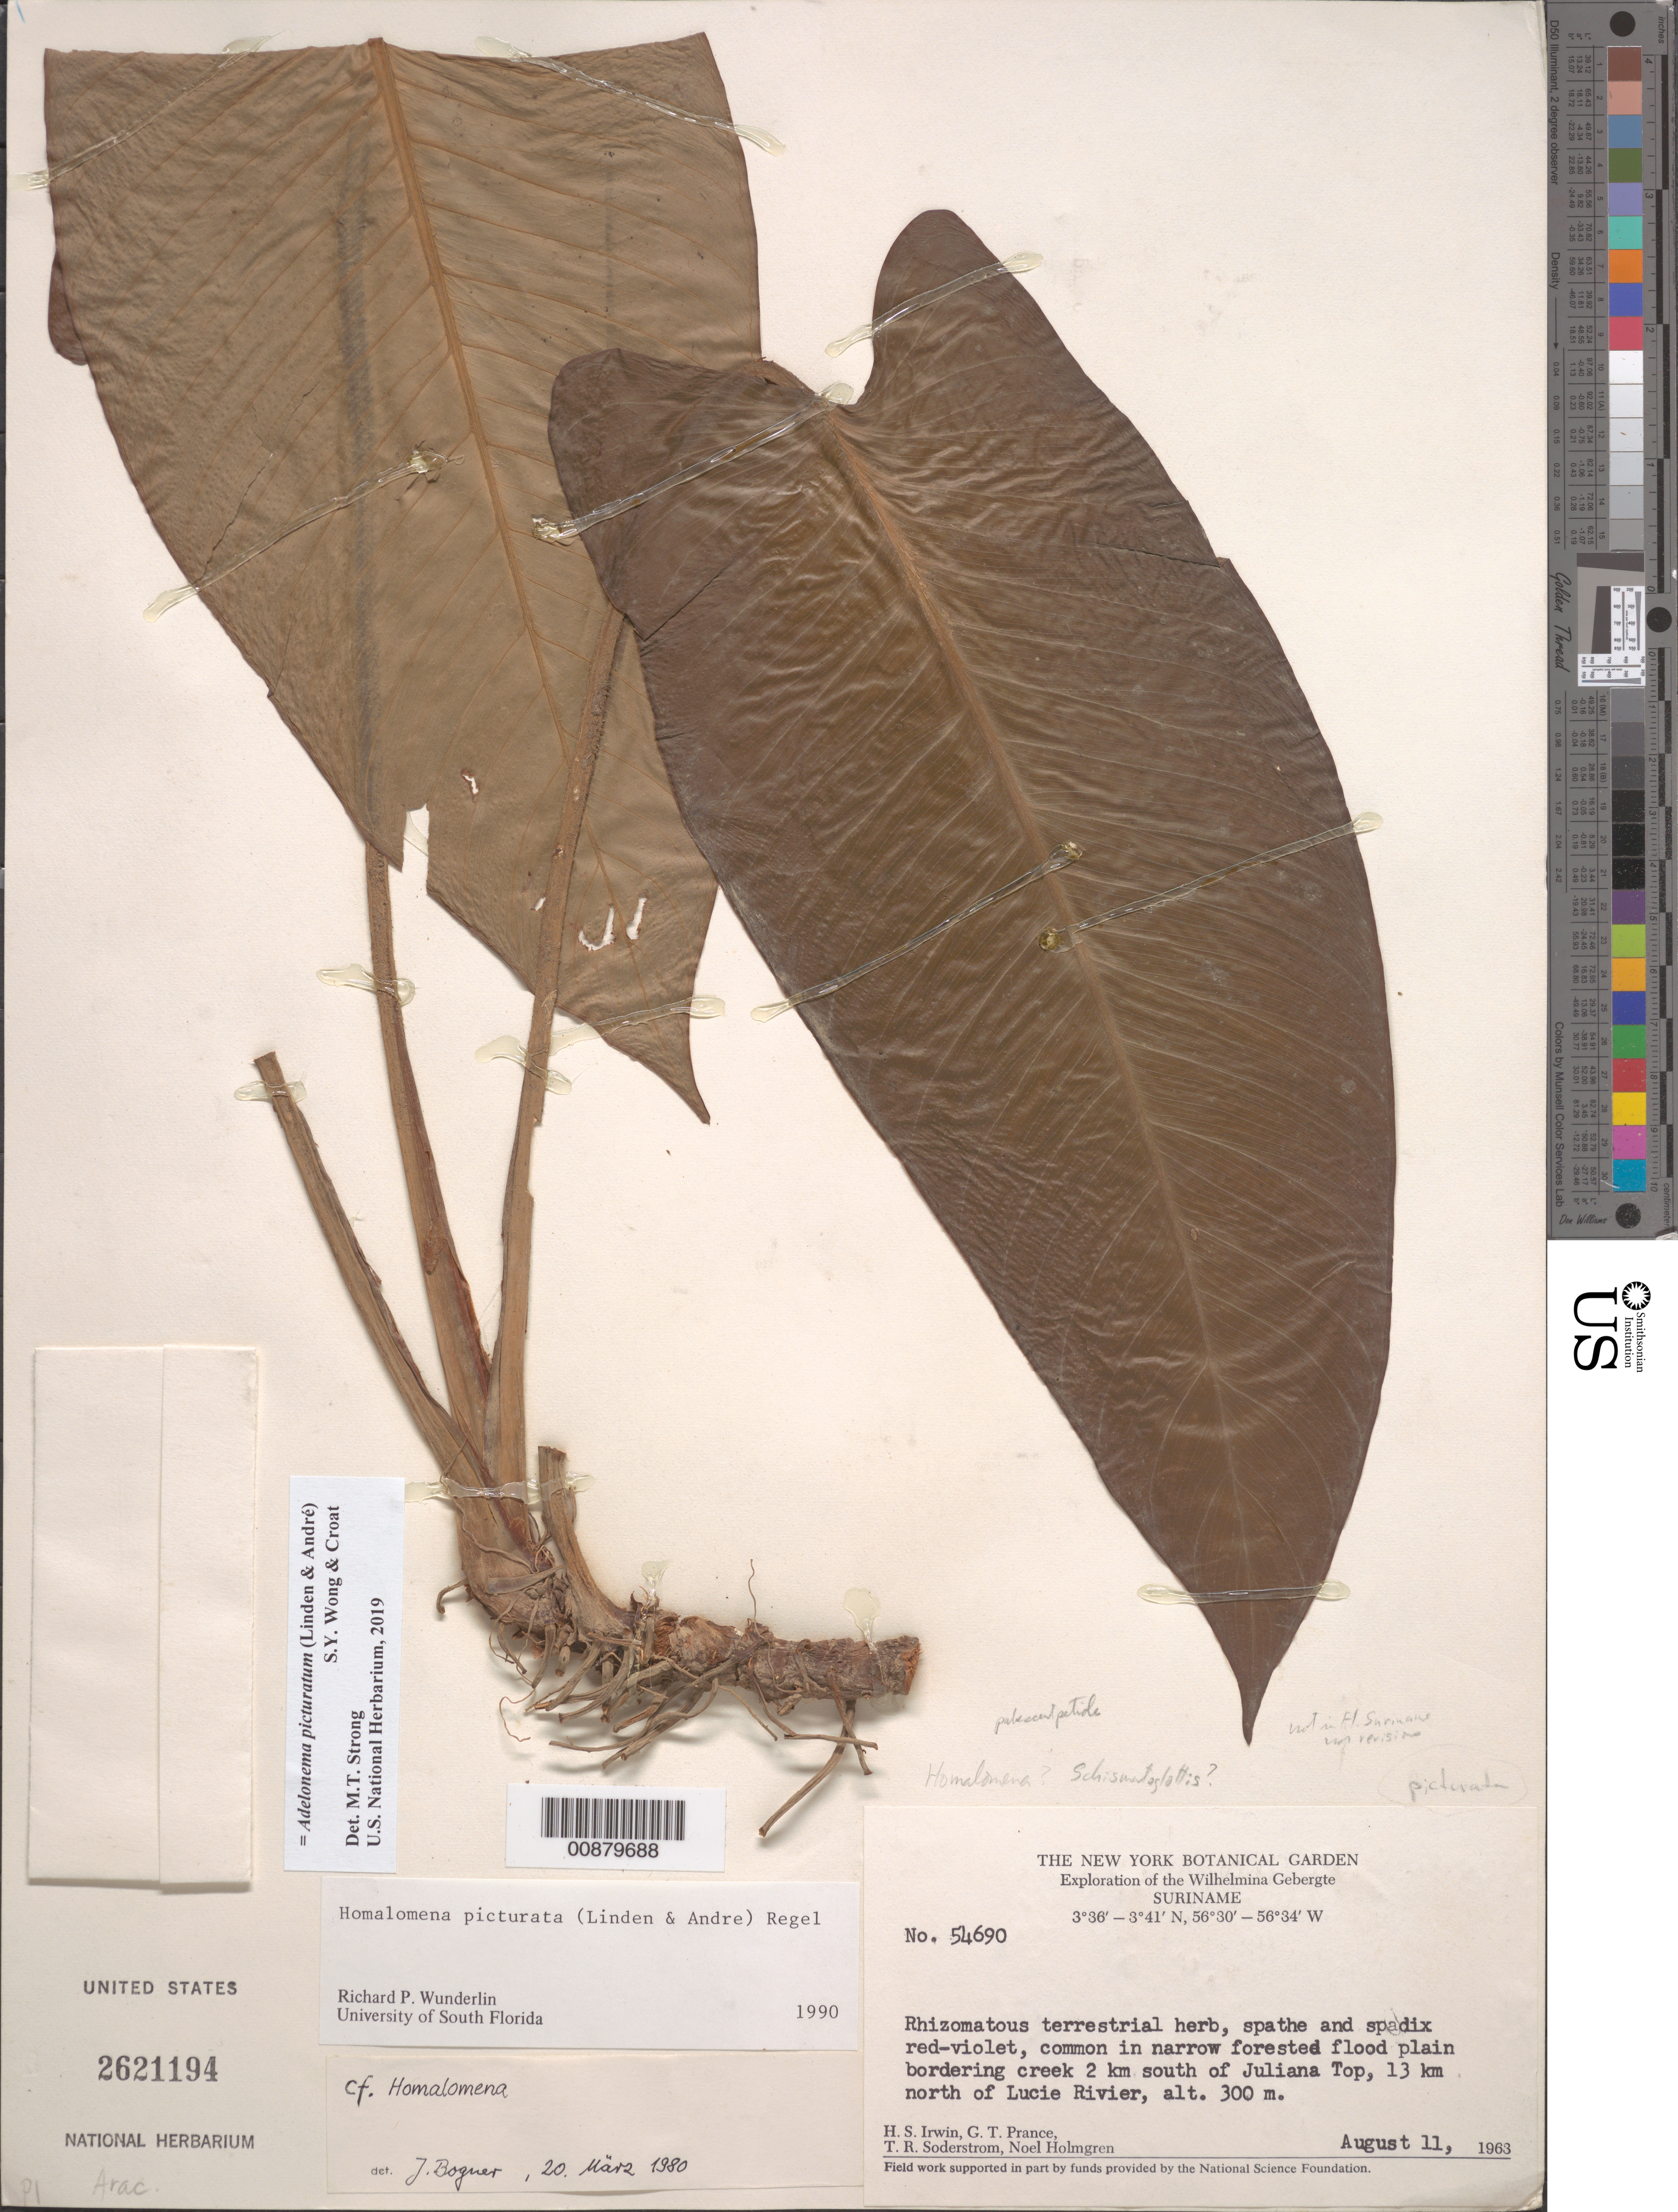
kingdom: Plantae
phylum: Tracheophyta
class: Liliopsida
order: Alismatales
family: Araceae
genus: Adelonema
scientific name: Adelonema picturatum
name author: (Linden & André) S.Y. Wong & Croat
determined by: Strong, Mark T., (BOT), Smithsonian Institution - National Museum of Natural History (UNITED STATES)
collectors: H. Irwin, G. T. Prance, T. R. Soderstrom & N. H. Holmgren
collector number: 54690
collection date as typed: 11-Aug-63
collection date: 1963-08-11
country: Suriname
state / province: Sipaliwini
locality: Wilhelminagebergte (Wilhelmina Mts.), 2 km S of Juliana Top, 13 km N of Lucie R.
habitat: Narrow forested flood plain bordering creek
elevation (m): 300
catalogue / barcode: US 2621194